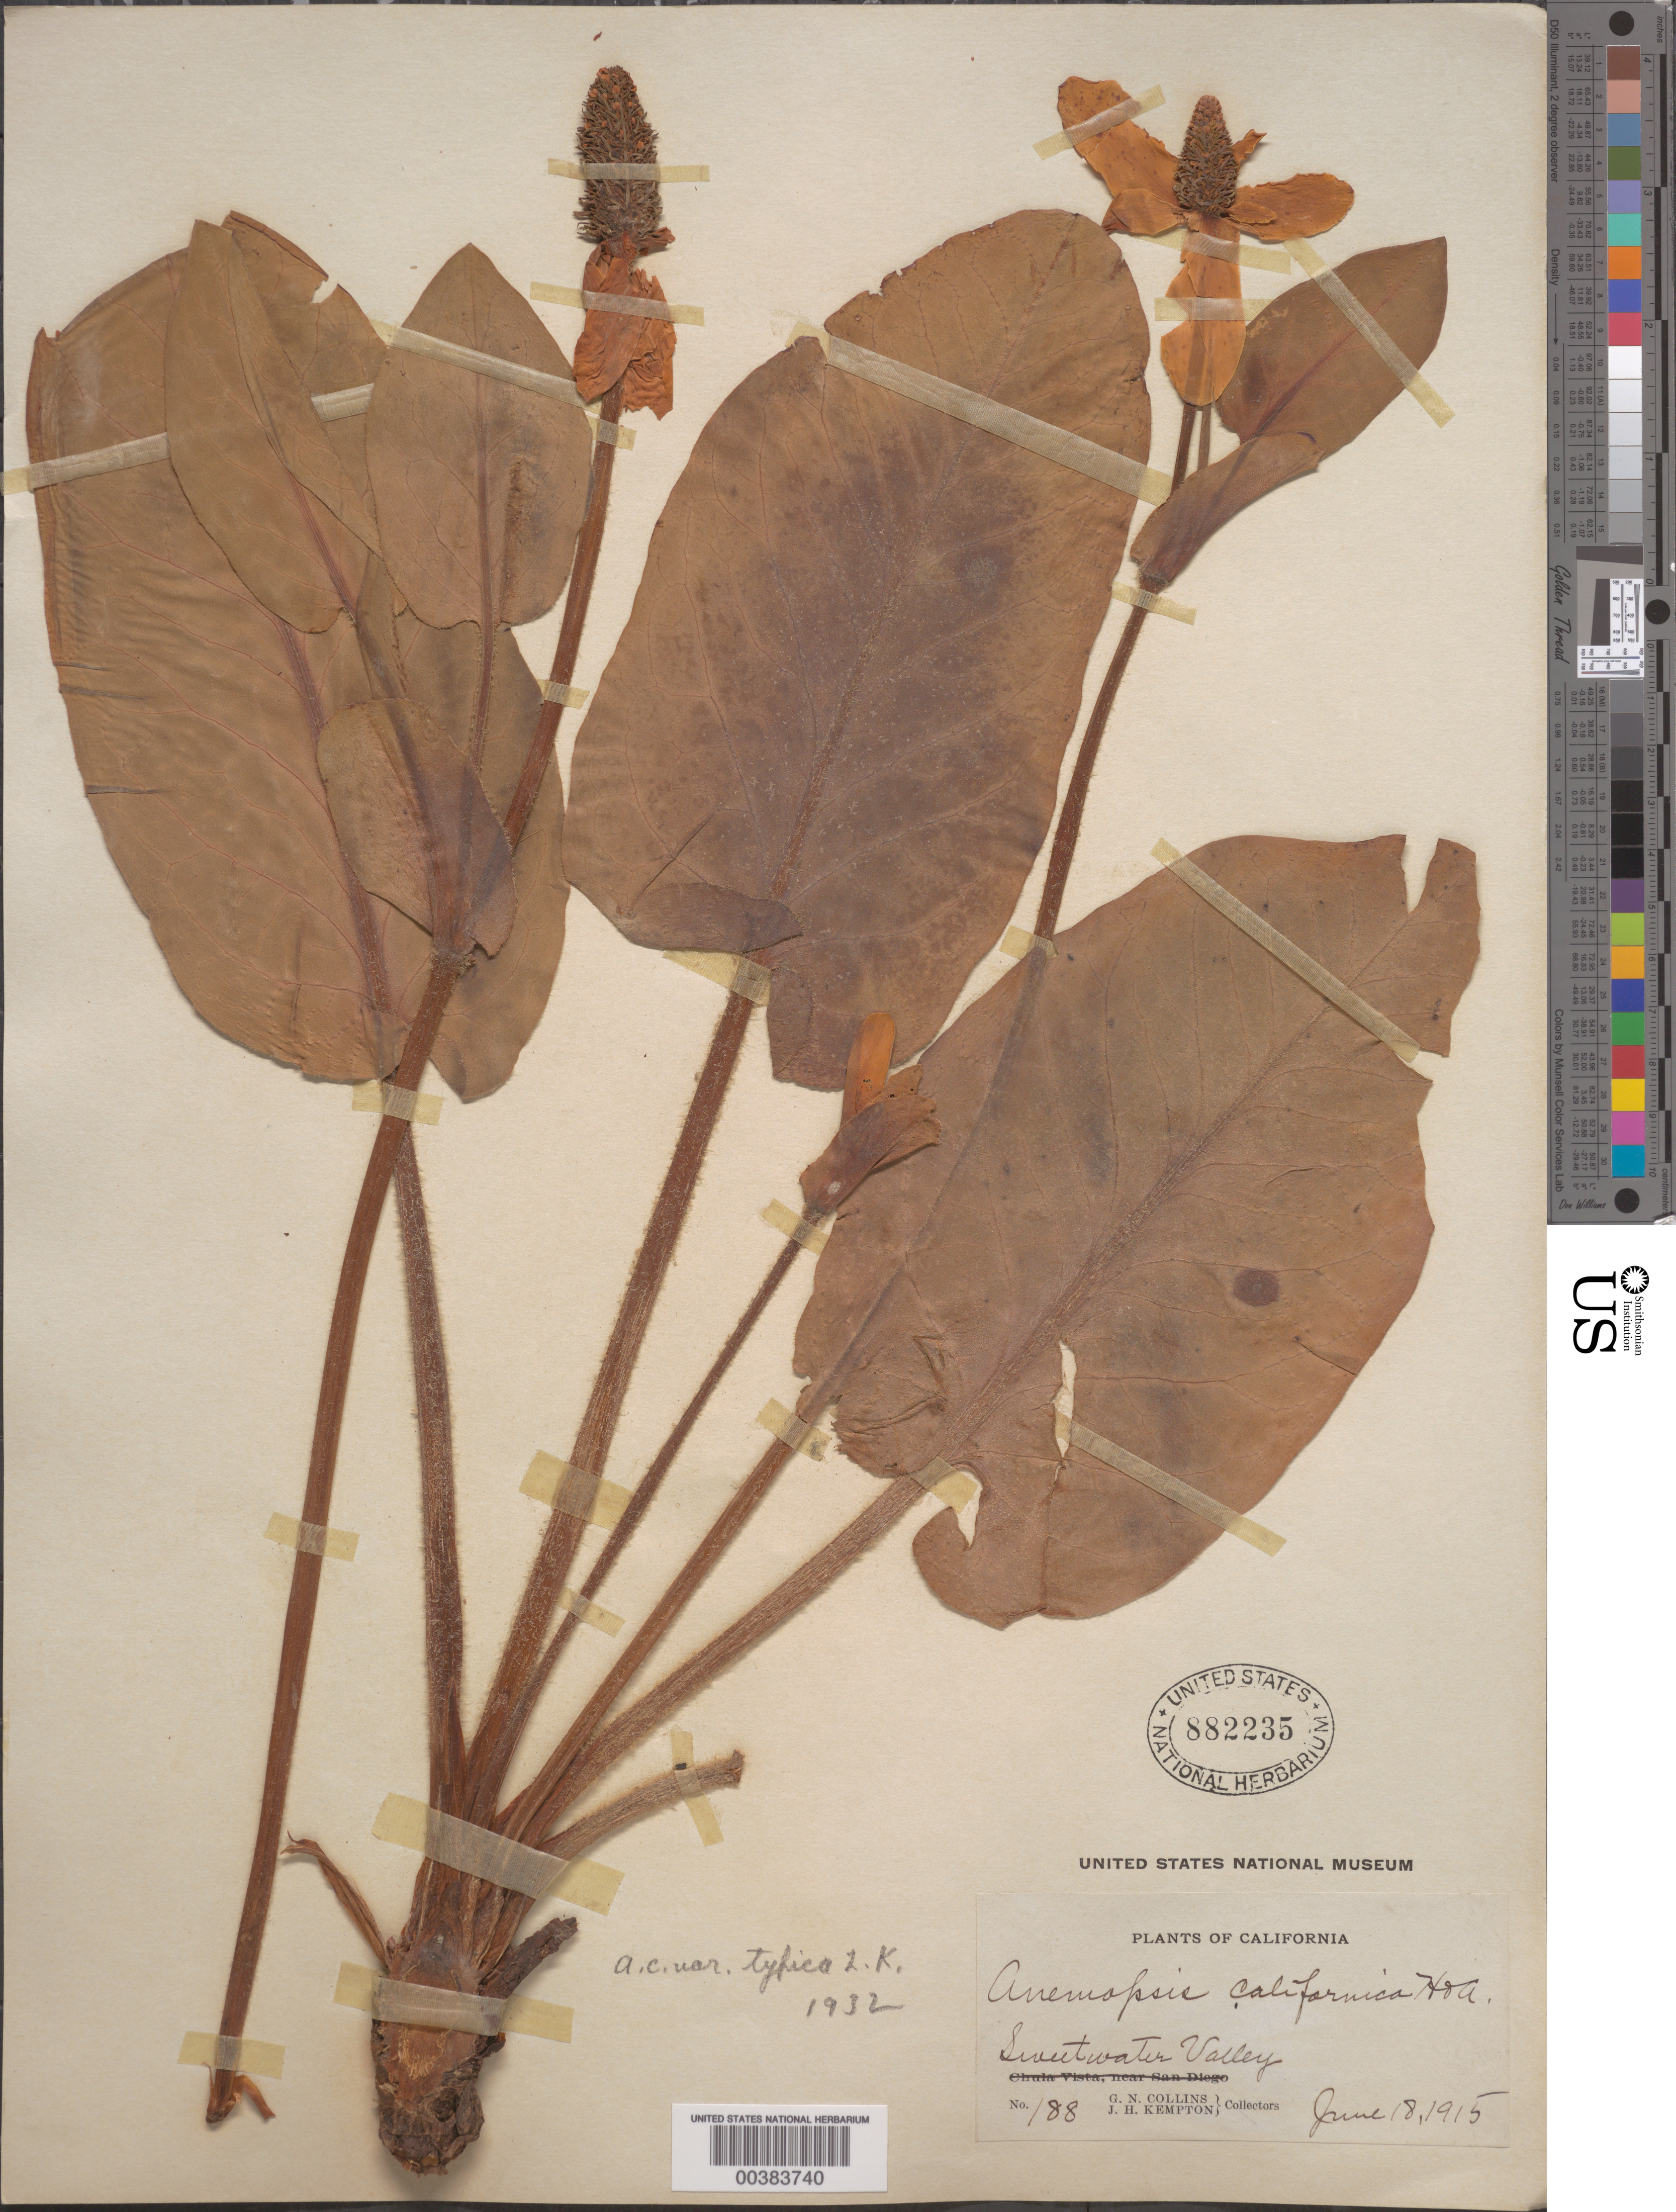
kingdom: Plantae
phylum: Tracheophyta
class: Magnoliopsida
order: Piperales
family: Saururaceae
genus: Anemopsis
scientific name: Anemopsis californica var. typica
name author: Kelso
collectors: G. Collins & J. H. Kempton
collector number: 188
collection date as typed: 18 Jun 1915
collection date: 1915-06-18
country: United States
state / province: California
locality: Sweetwater valley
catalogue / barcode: US 882235